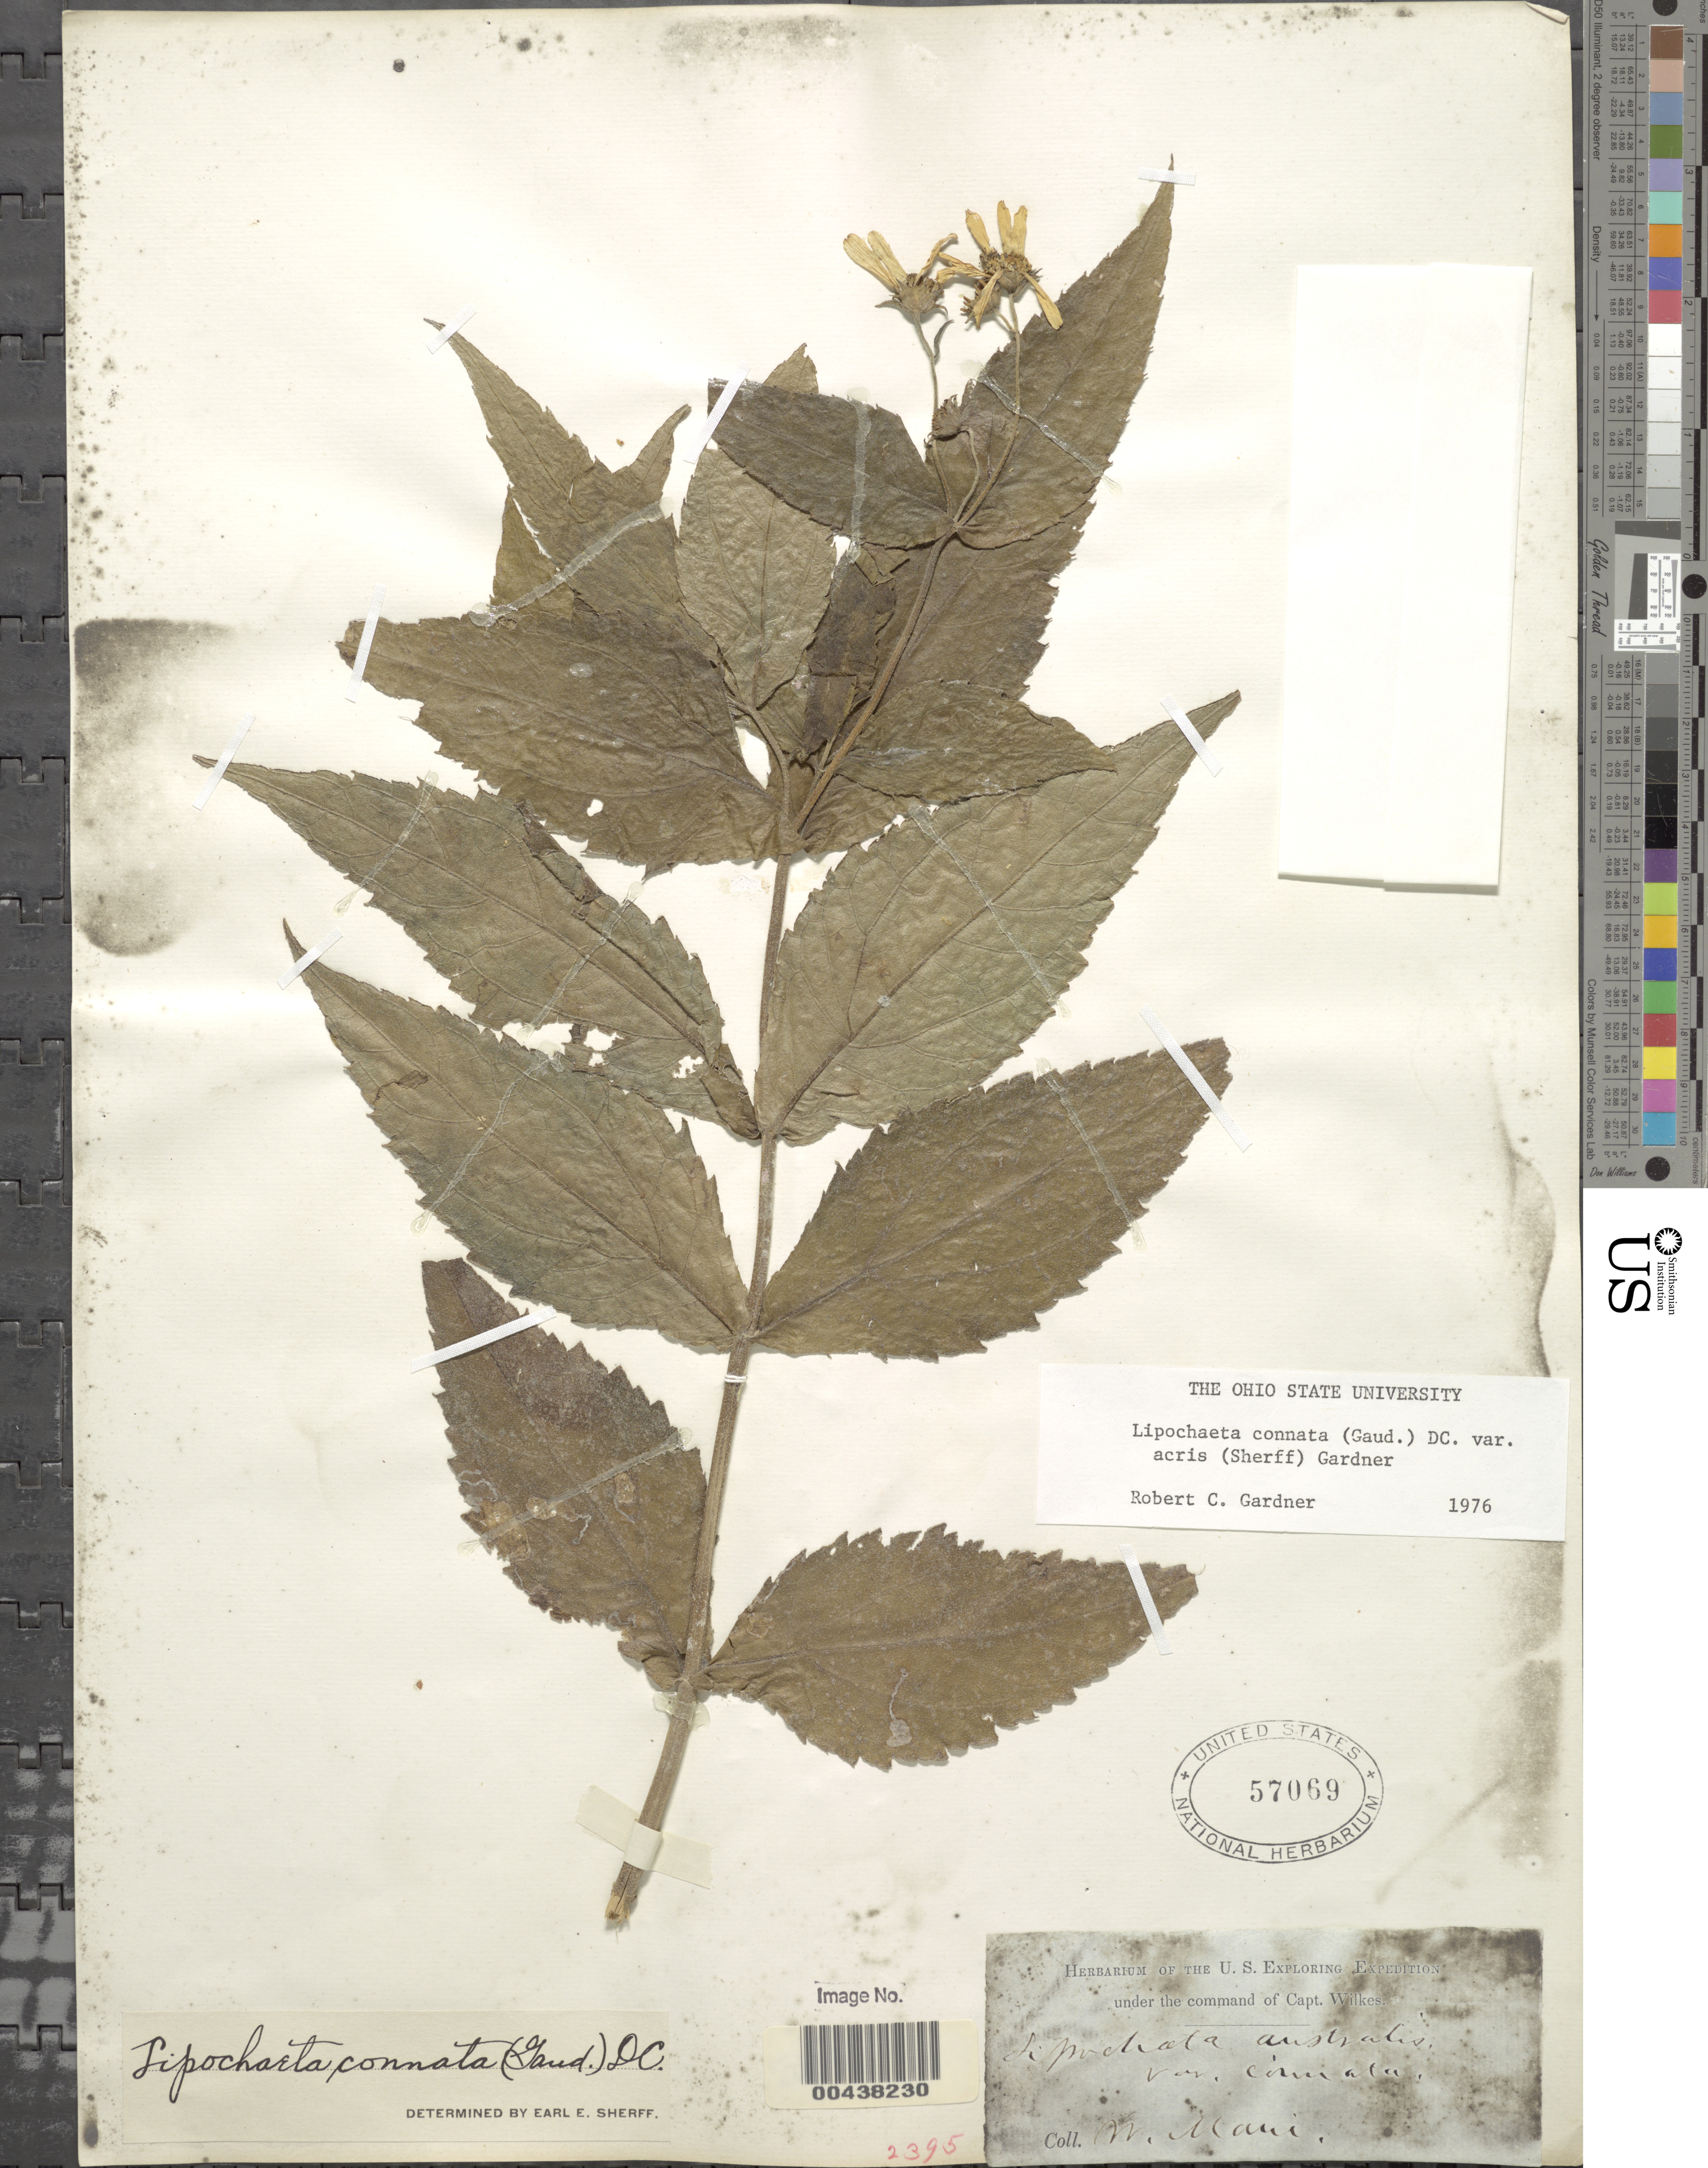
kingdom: Plantae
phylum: Tracheophyta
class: Magnoliopsida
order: Asterales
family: Asteraceae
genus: Lipochaeta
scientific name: Lipochaeta connata subsp. acris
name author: (Sherff) W.L. Wagner & H. Rob.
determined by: Sherff, E. E.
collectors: Wilkes Explor. Exped.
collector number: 2395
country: United States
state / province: Hawaii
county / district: Maui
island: Maui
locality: W Maui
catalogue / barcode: US 57069